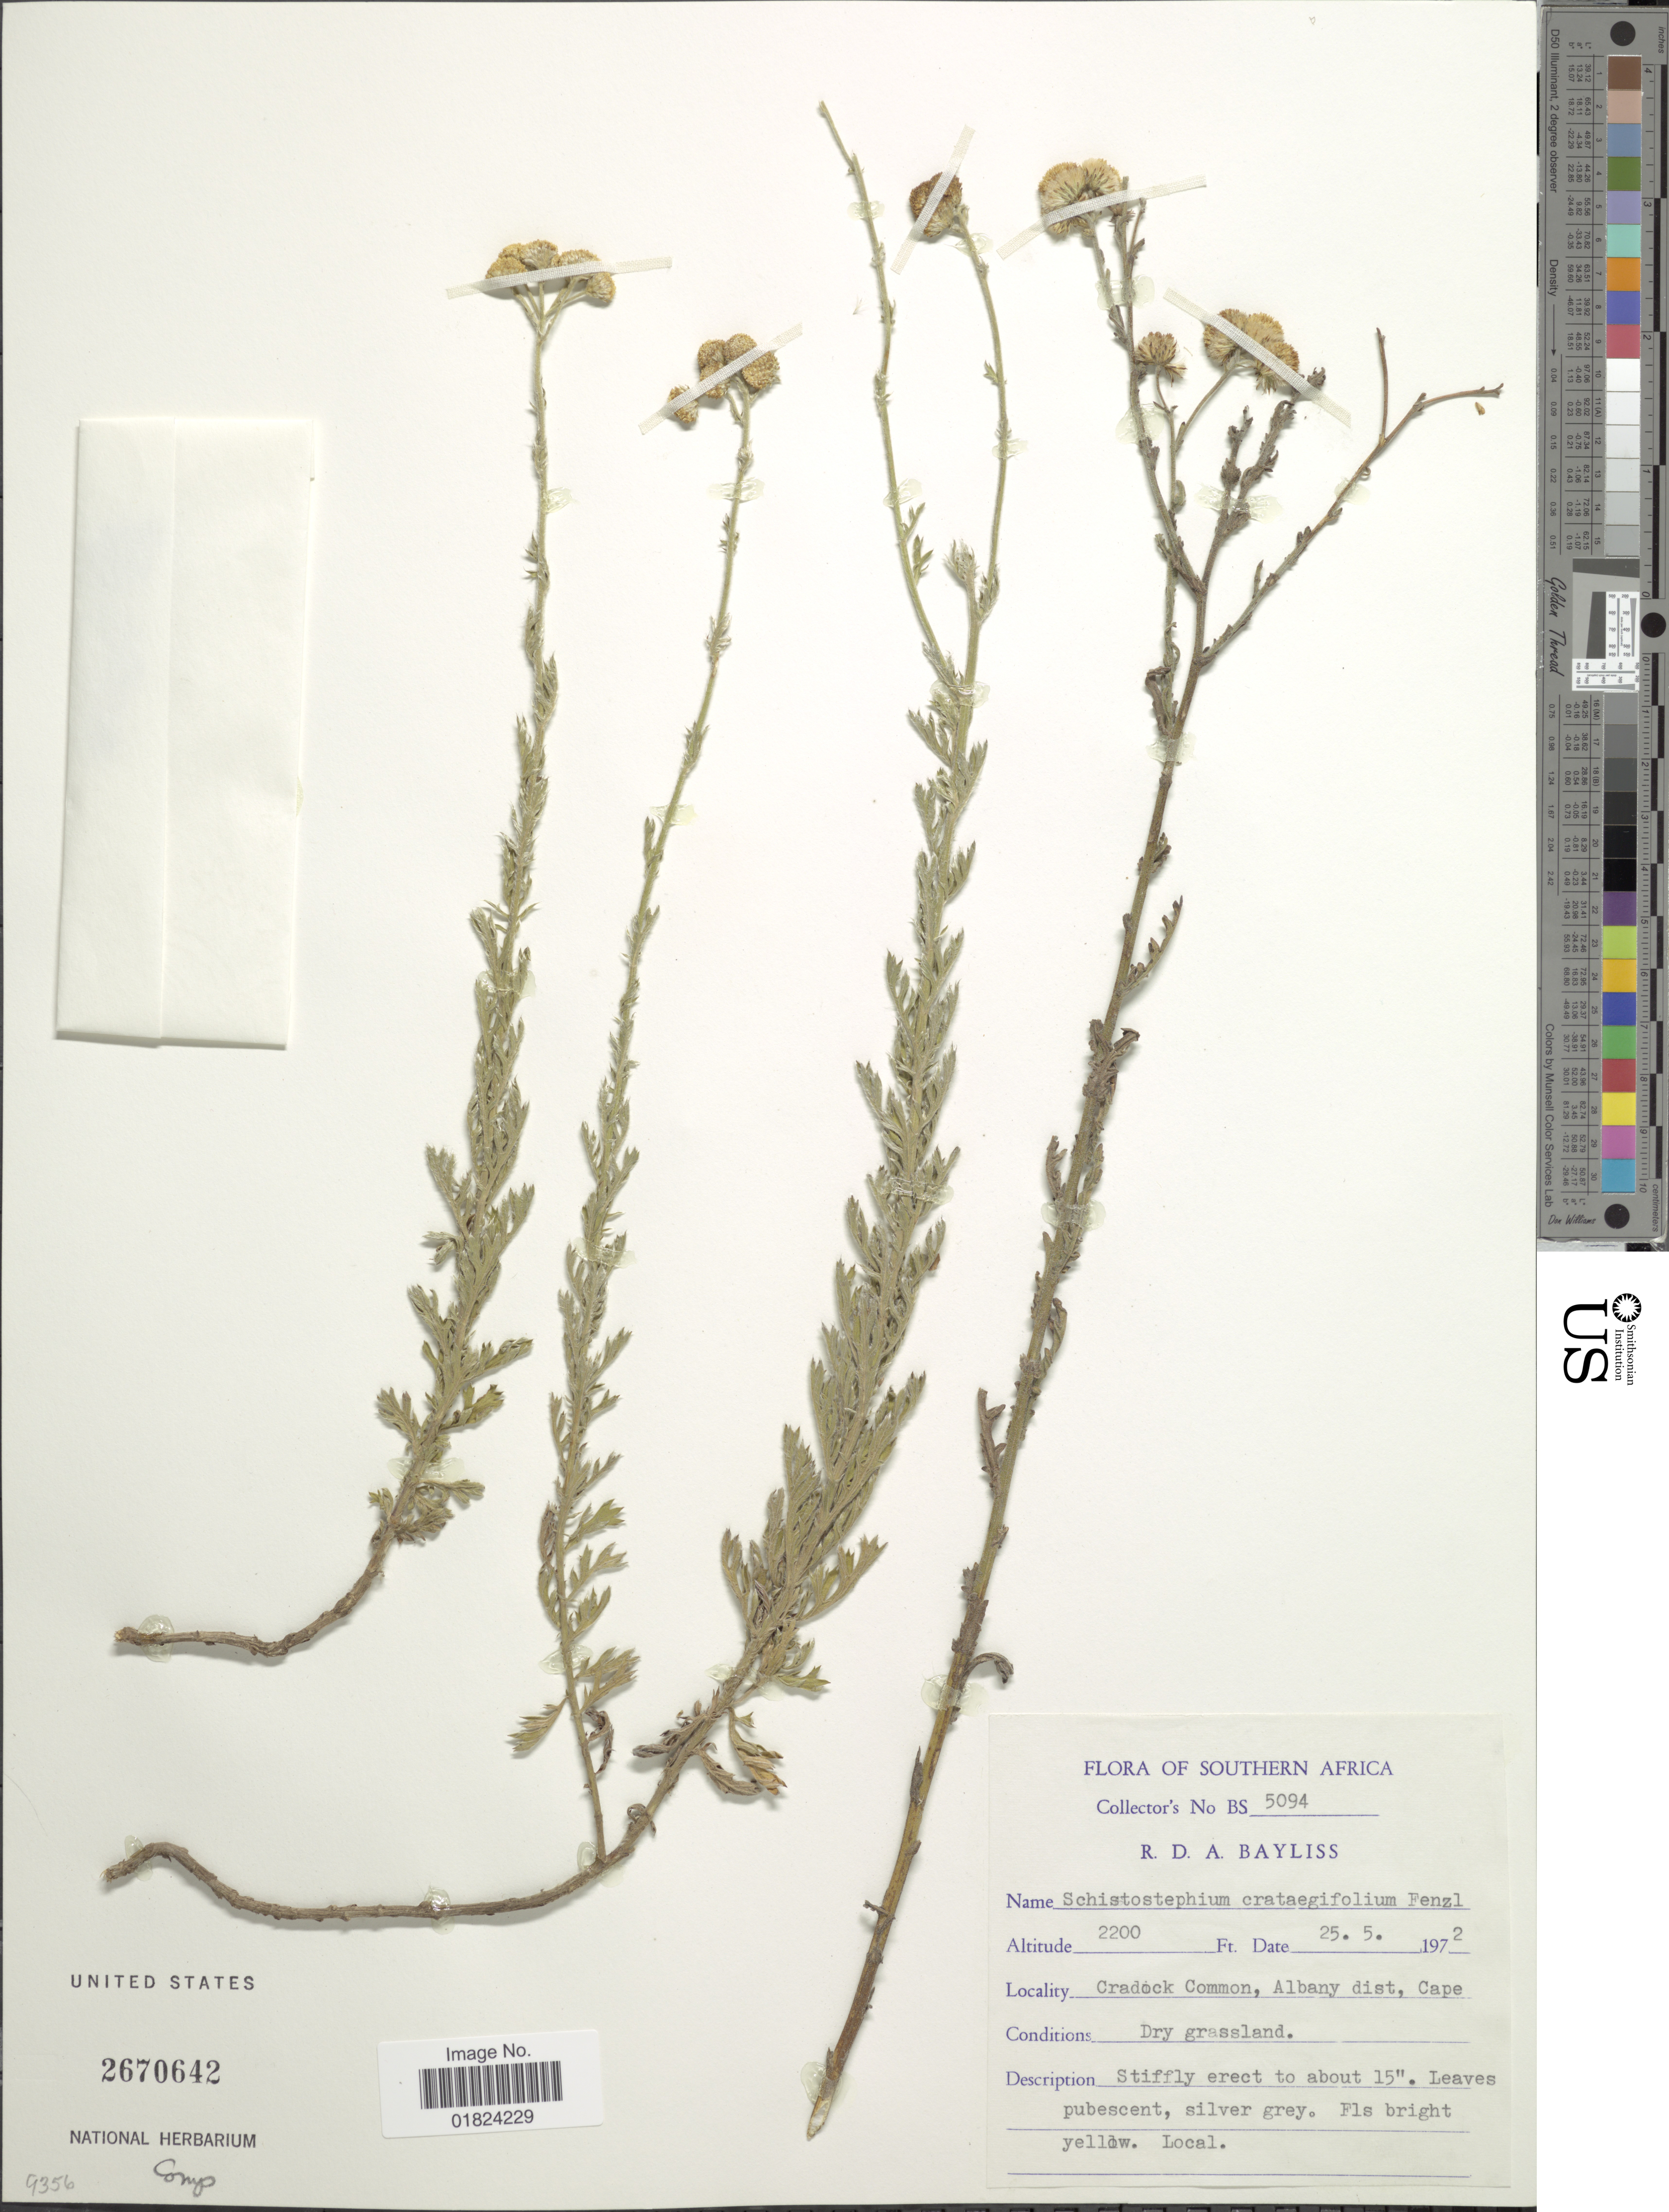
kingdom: Plantae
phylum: Tracheophyta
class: Magnoliopsida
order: Asterales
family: Asteraceae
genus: Schistostephium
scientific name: Schistostephium crataegifolium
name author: (DC.) Fenzl ex Harv.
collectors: R. Bayliss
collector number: BS 5094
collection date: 1972-05-25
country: South Africa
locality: Cradock Common, Albany dist, Cape.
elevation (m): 671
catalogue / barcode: US 2670642